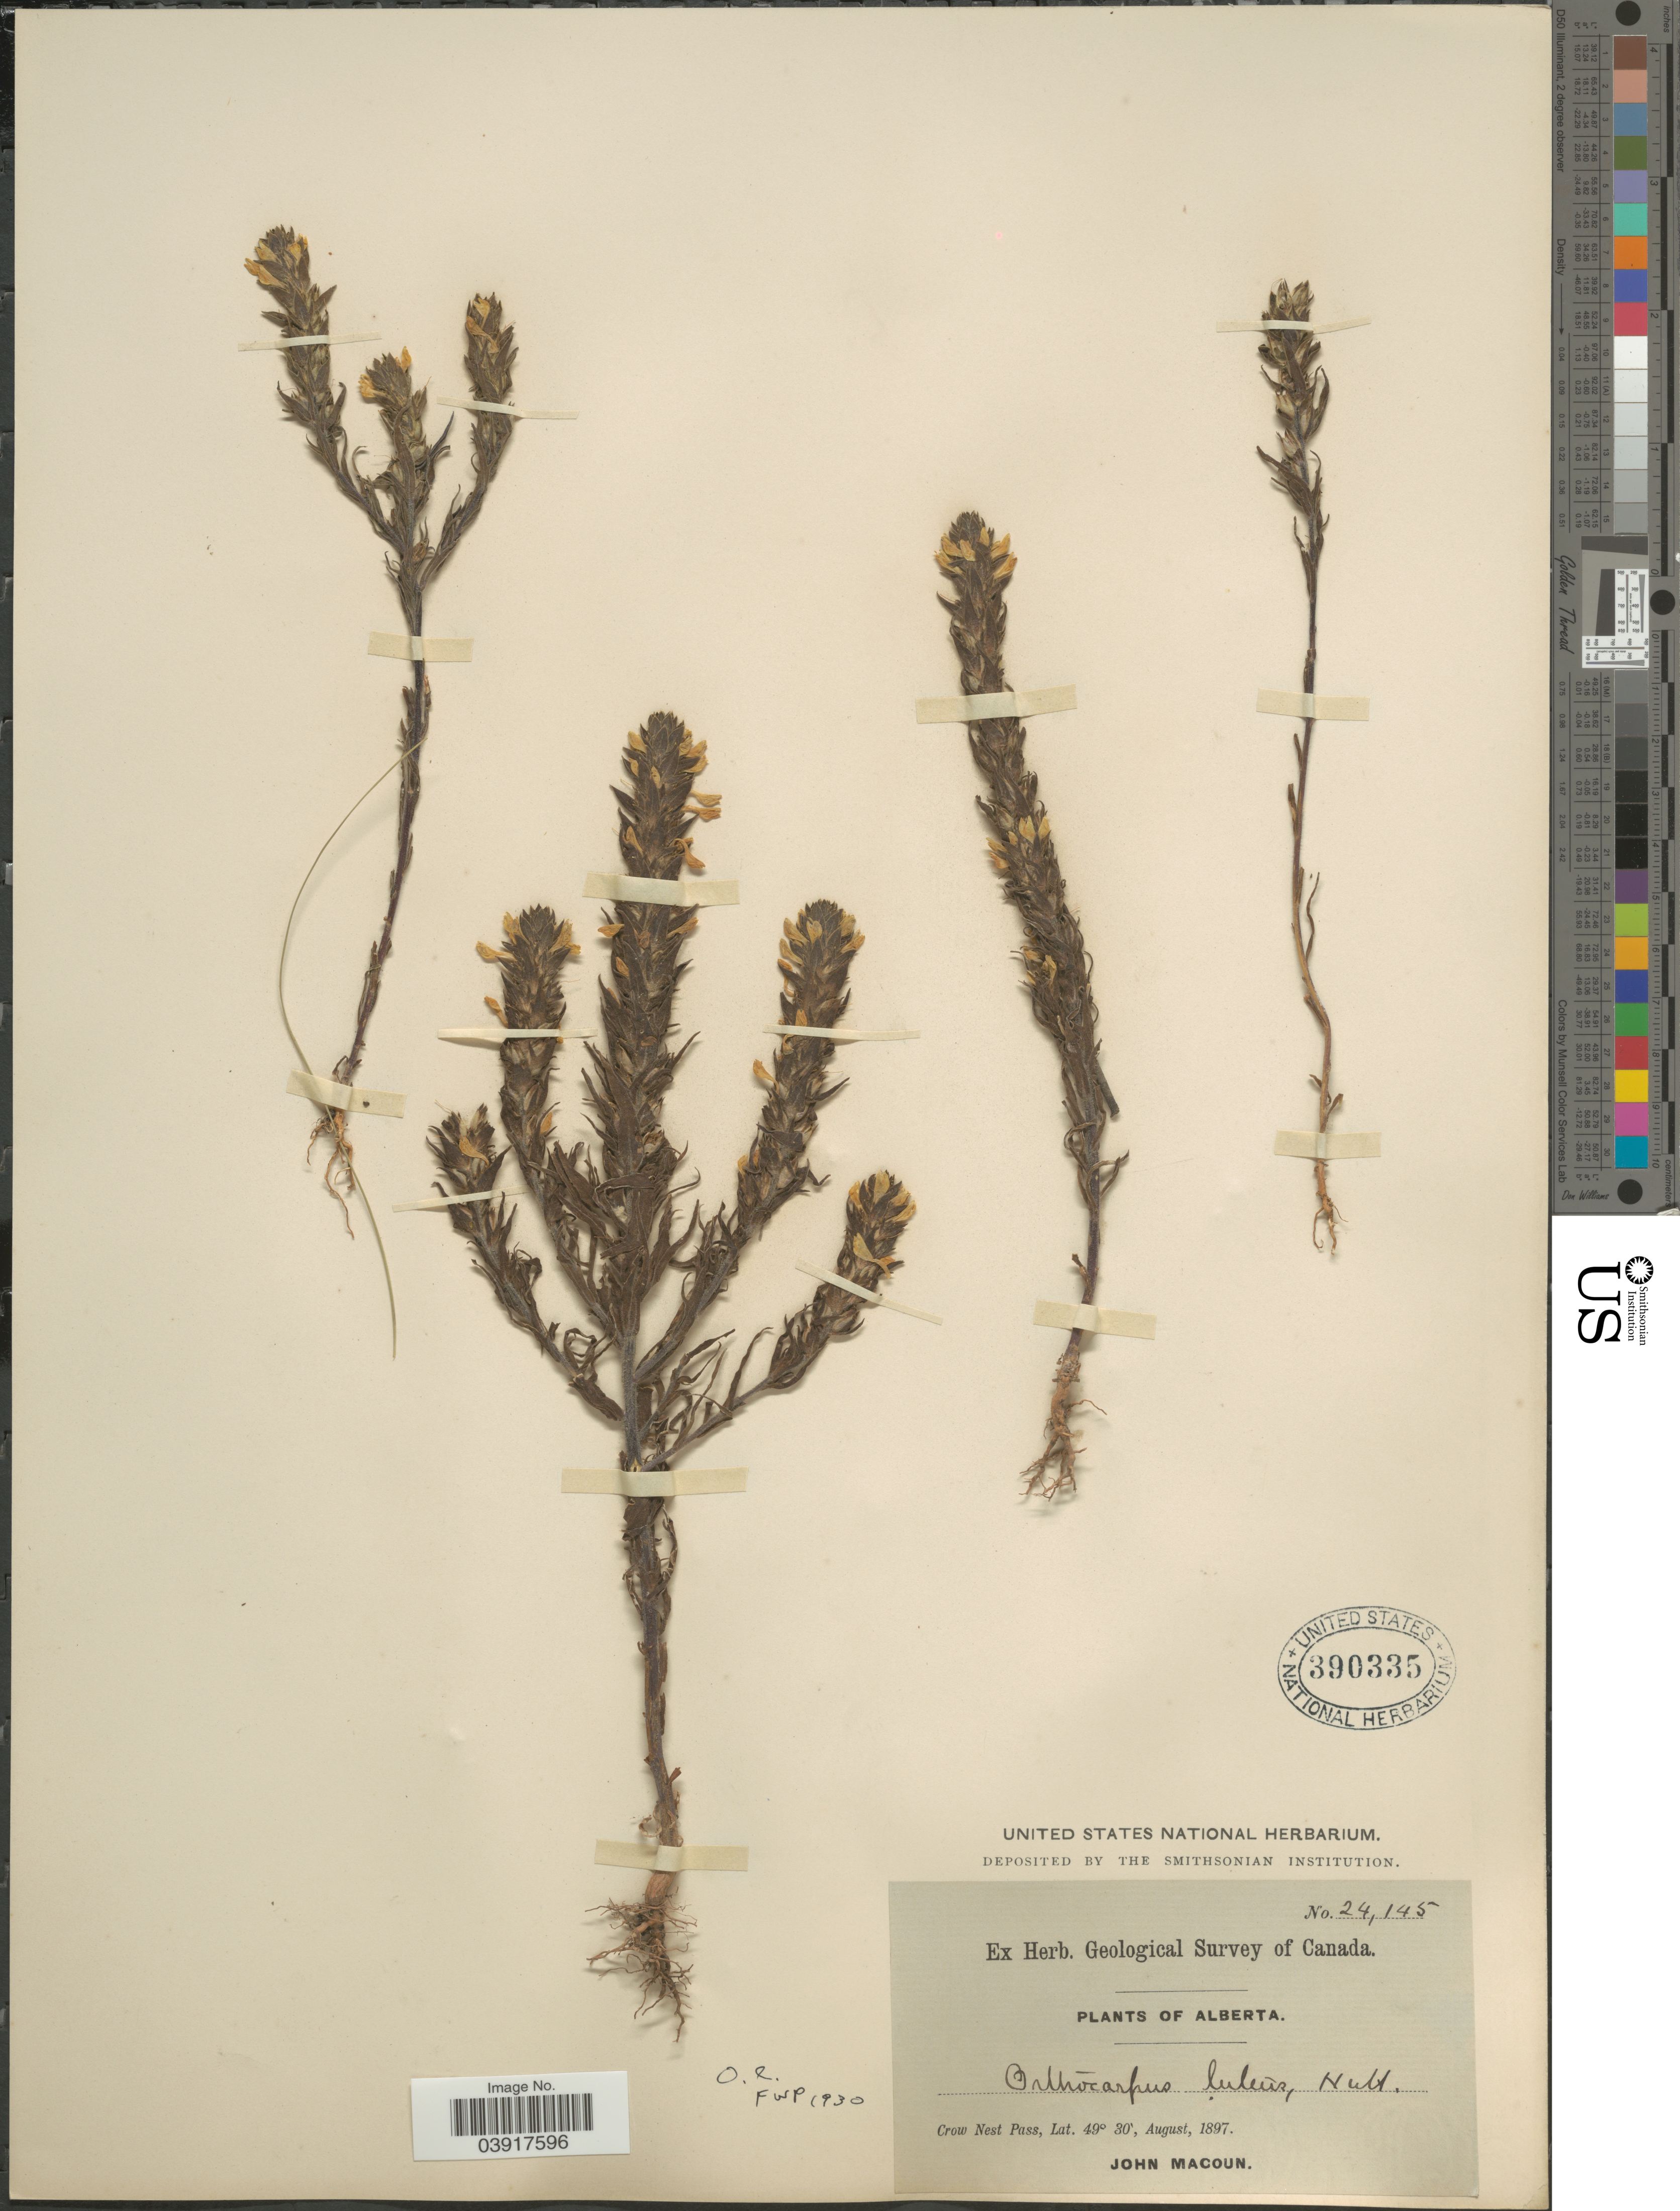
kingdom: Plantae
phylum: Tracheophyta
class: Magnoliopsida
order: Lamiales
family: Orobanchaceae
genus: Orthocarpus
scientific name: Orthocarpus luteus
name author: Nutt.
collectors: J. Macoun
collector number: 24145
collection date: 1897-08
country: Canada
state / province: Alberta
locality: Crow Nest Pass.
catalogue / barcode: US 390335